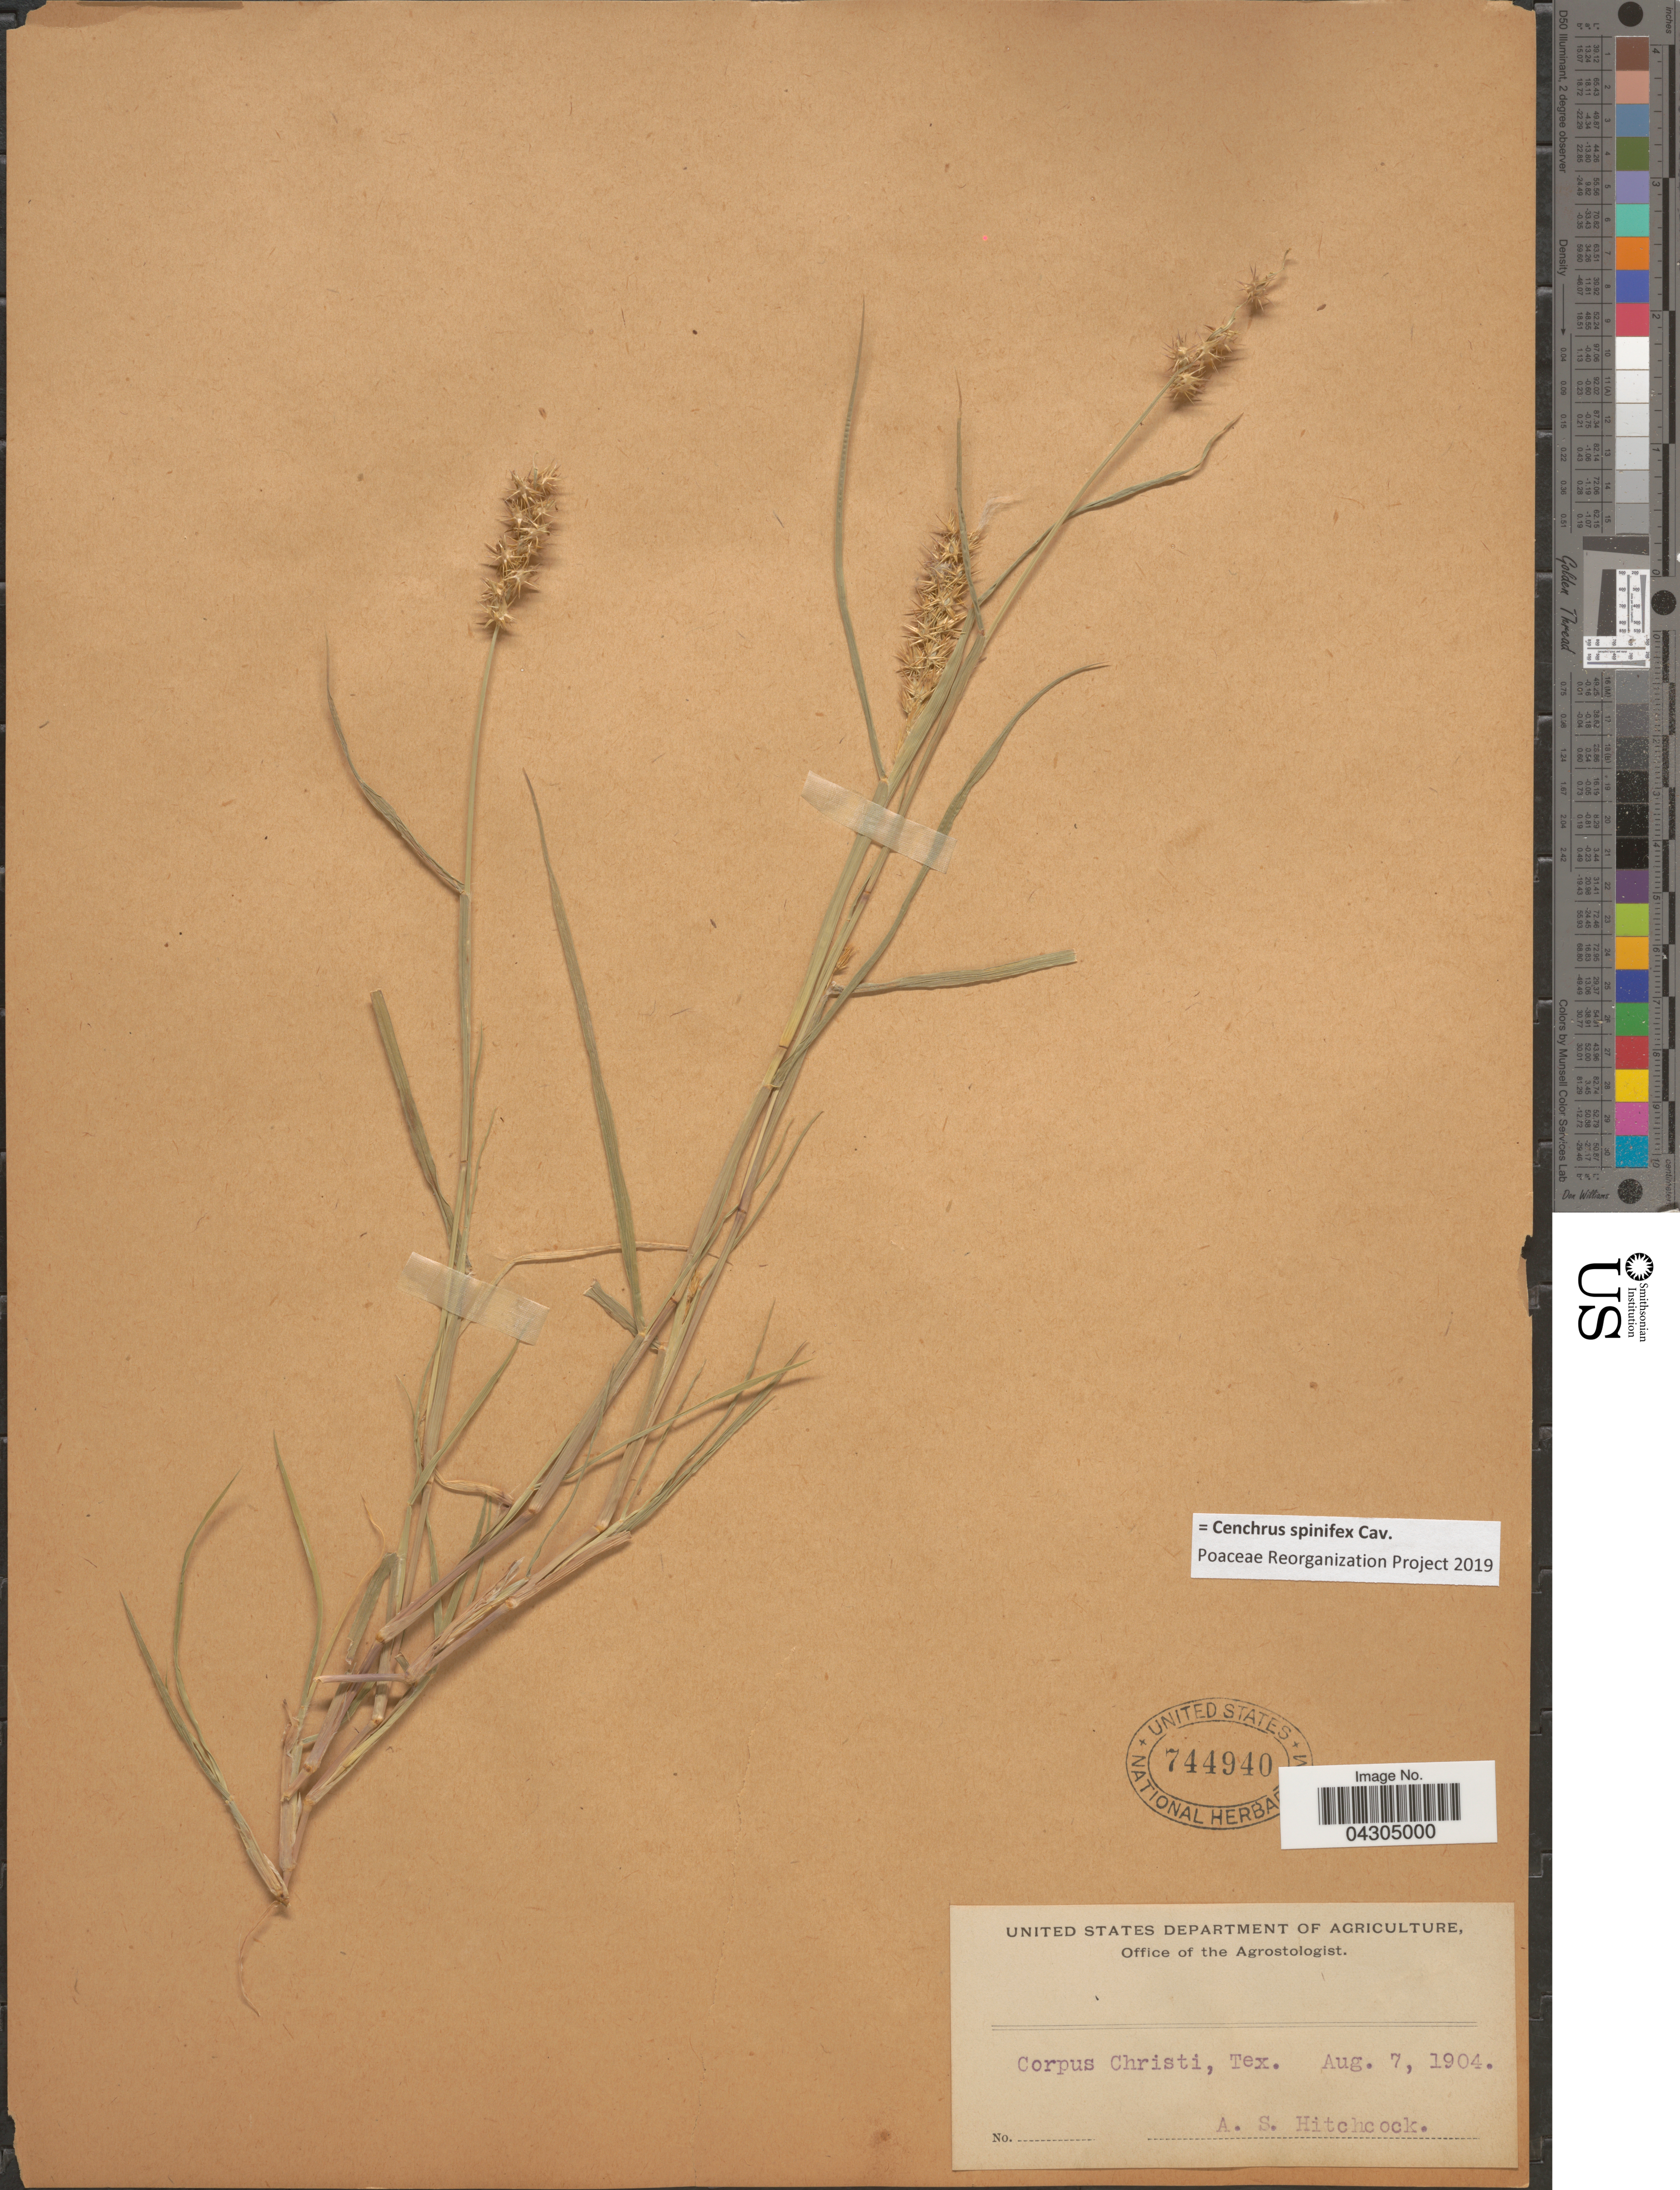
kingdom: Plantae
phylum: Tracheophyta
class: Liliopsida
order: Poales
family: Poaceae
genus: Cenchrus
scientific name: Cenchrus spinifex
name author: Cav.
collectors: A. S. Hitchcock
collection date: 1904-08-07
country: United States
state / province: Texas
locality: Corpus Christi.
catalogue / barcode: US 744940